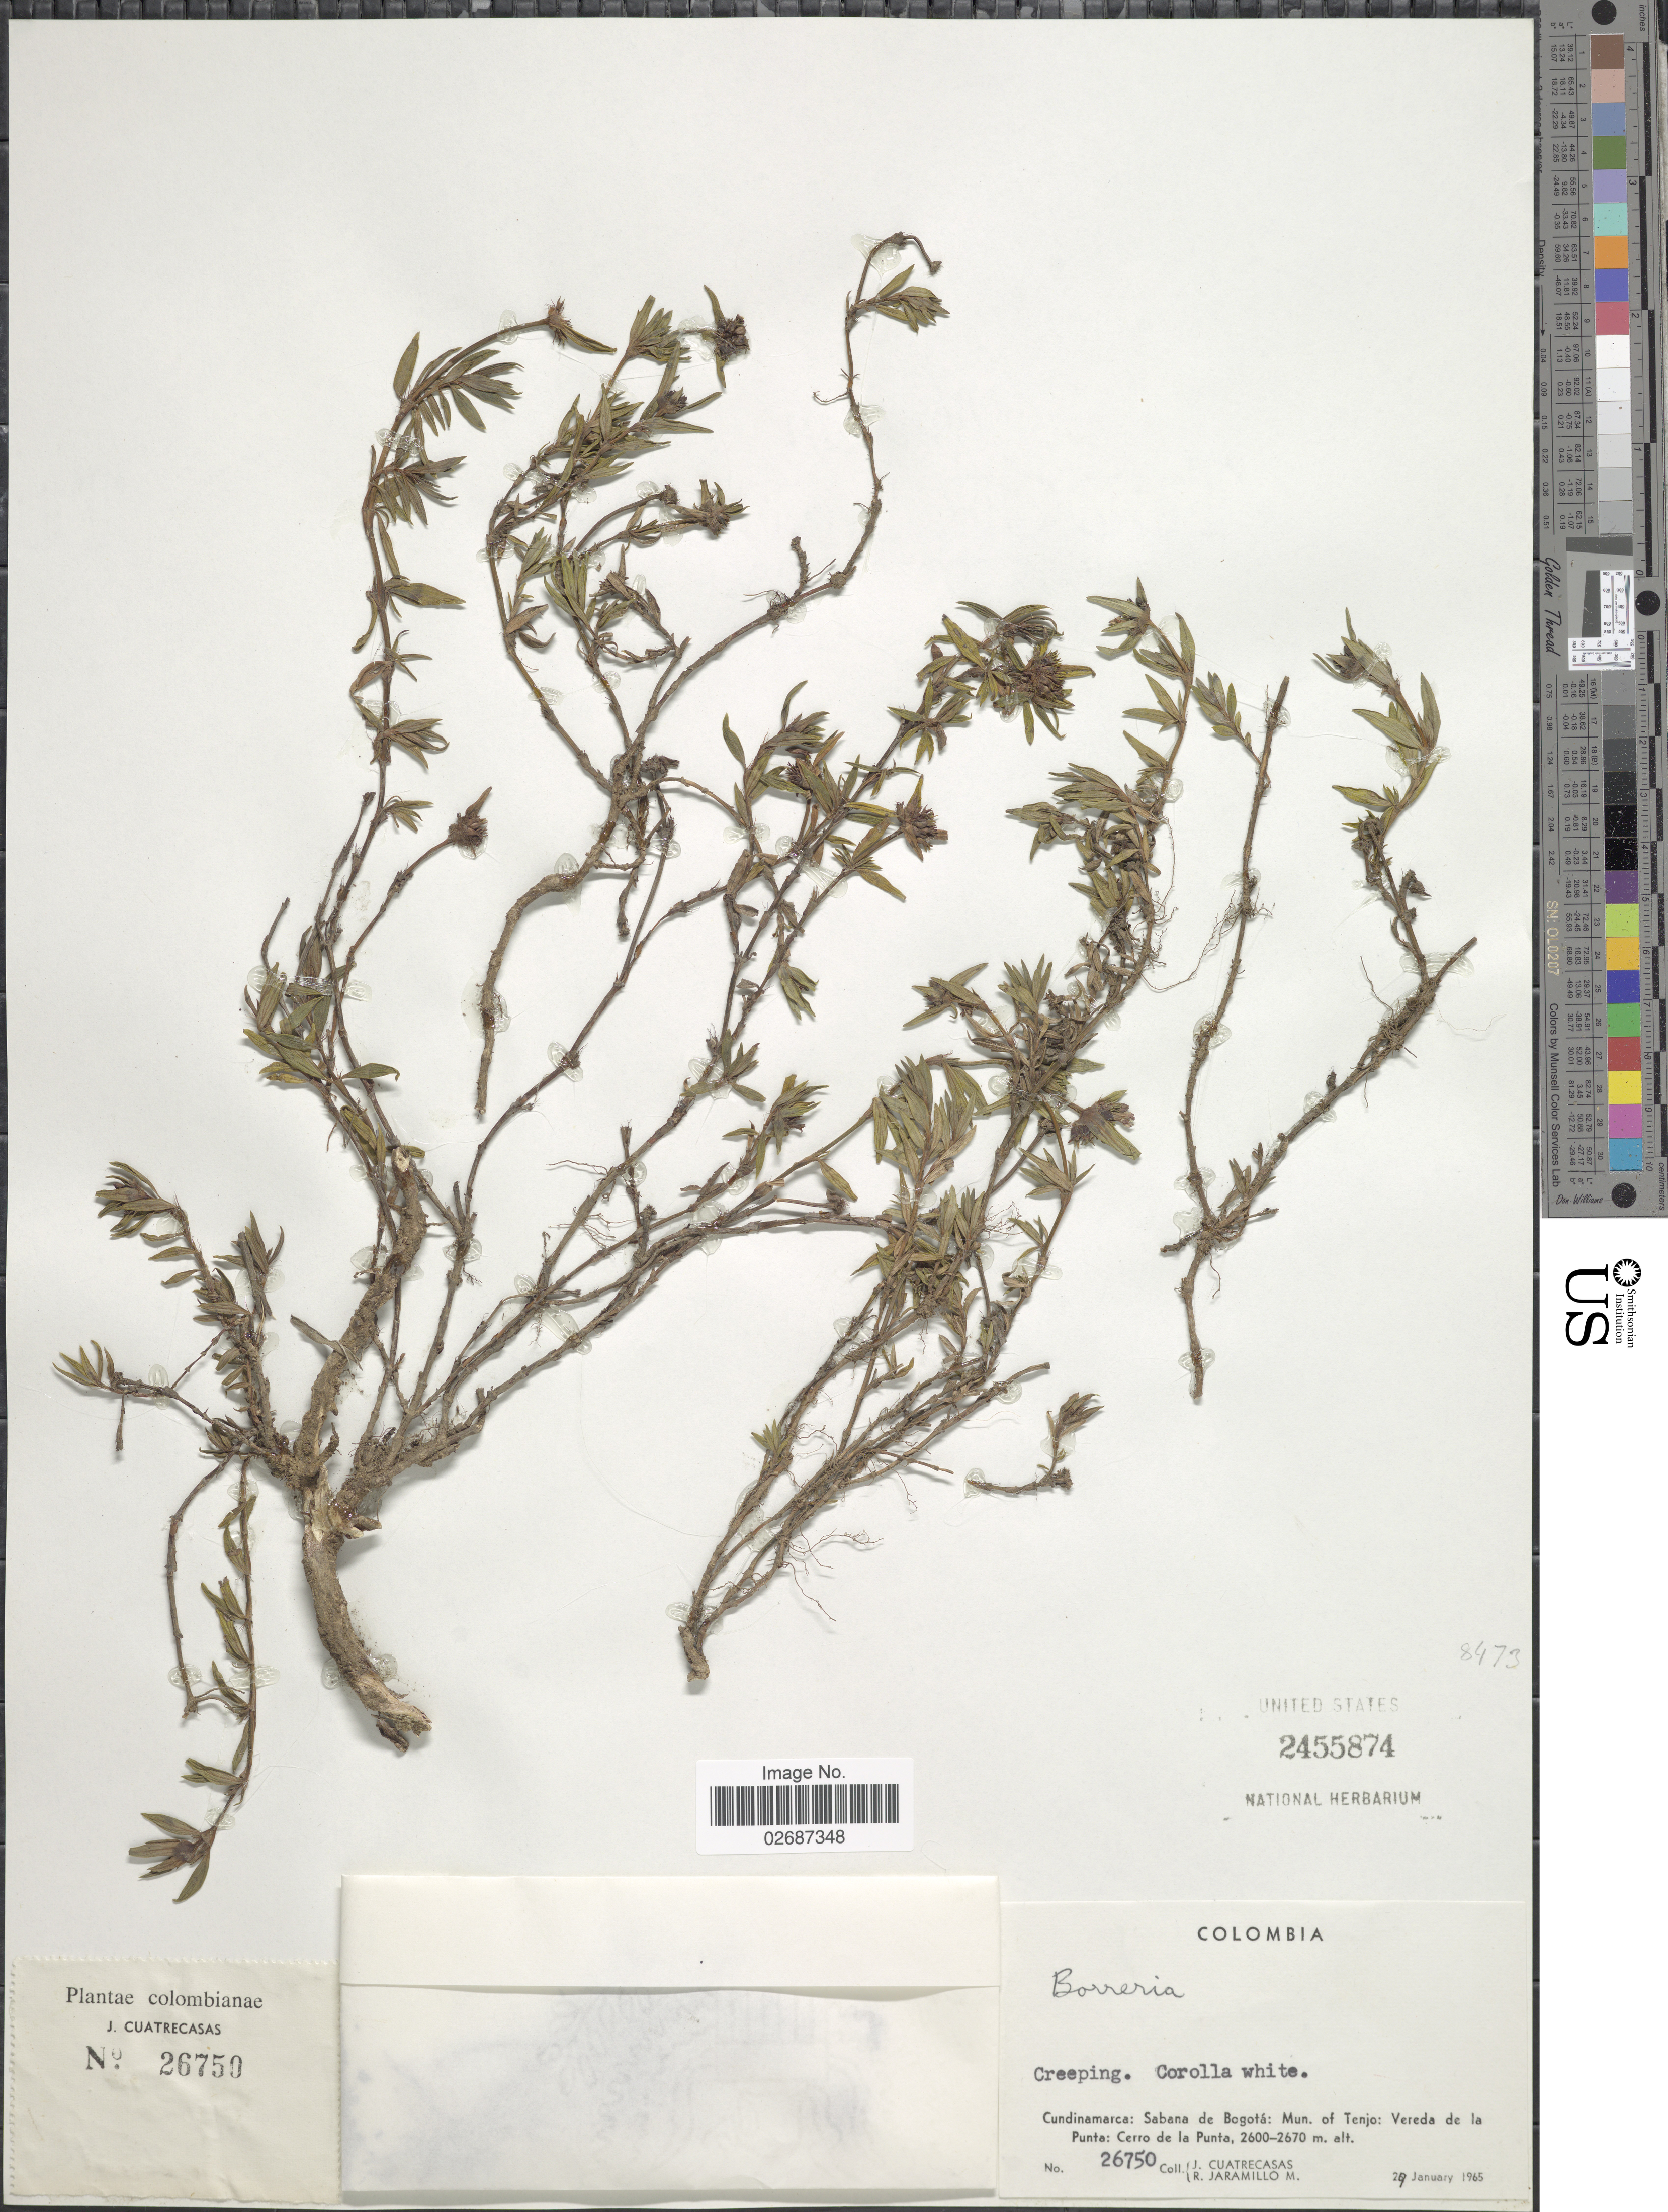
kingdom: Plantae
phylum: Tracheophyta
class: Magnoliopsida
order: Gentianales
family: Rubiaceae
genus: Borreria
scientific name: Borreria sp.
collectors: J. Cuatrecasas & R. Jaramillo M.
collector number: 26750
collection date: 1965-01-29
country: Colombia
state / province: Cundinamarca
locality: Sabana de Bogota: Mun. of Tenjo: Vereda de la Punta: Cerro de la Punta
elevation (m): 2600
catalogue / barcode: US 2455874